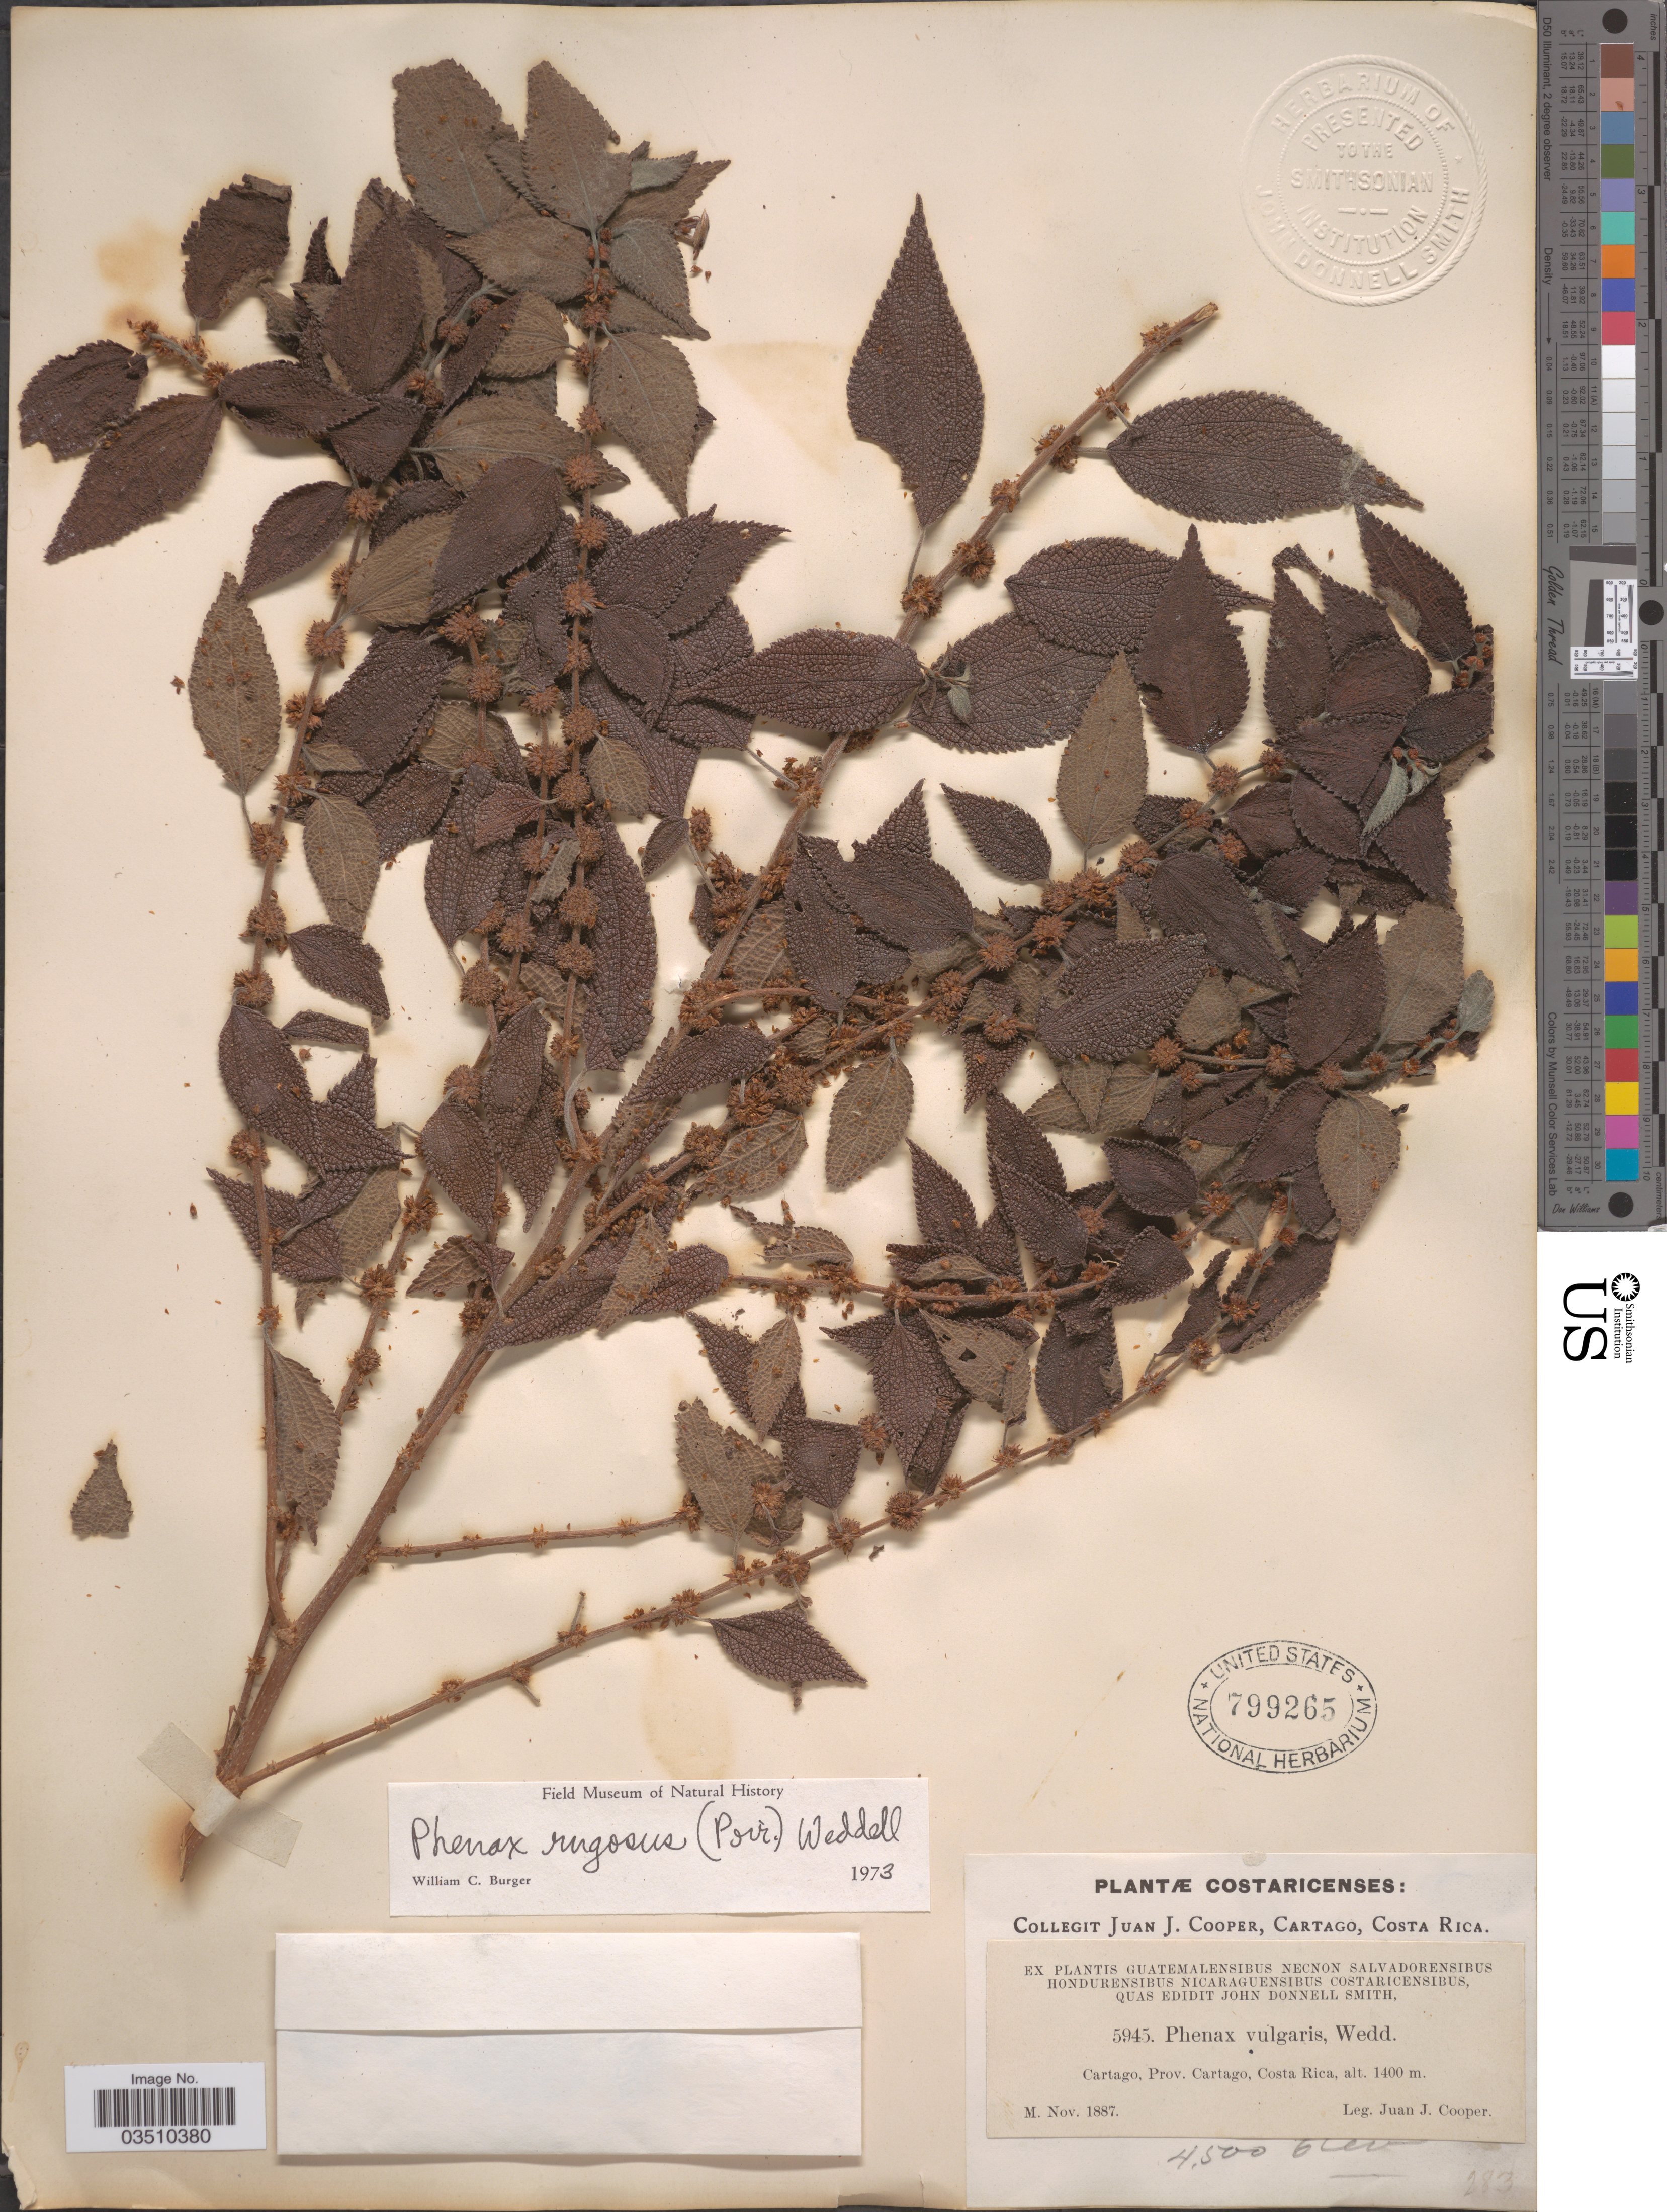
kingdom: Plantae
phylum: Tracheophyta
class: Magnoliopsida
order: Rosales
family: Urticaceae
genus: Phenax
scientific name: Phenax rugosus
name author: (Poir.) Wedd.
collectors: J. J. Cooper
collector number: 5945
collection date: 1887-11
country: Costa Rica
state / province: Cartago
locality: Cartago.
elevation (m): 1400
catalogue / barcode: US 799265